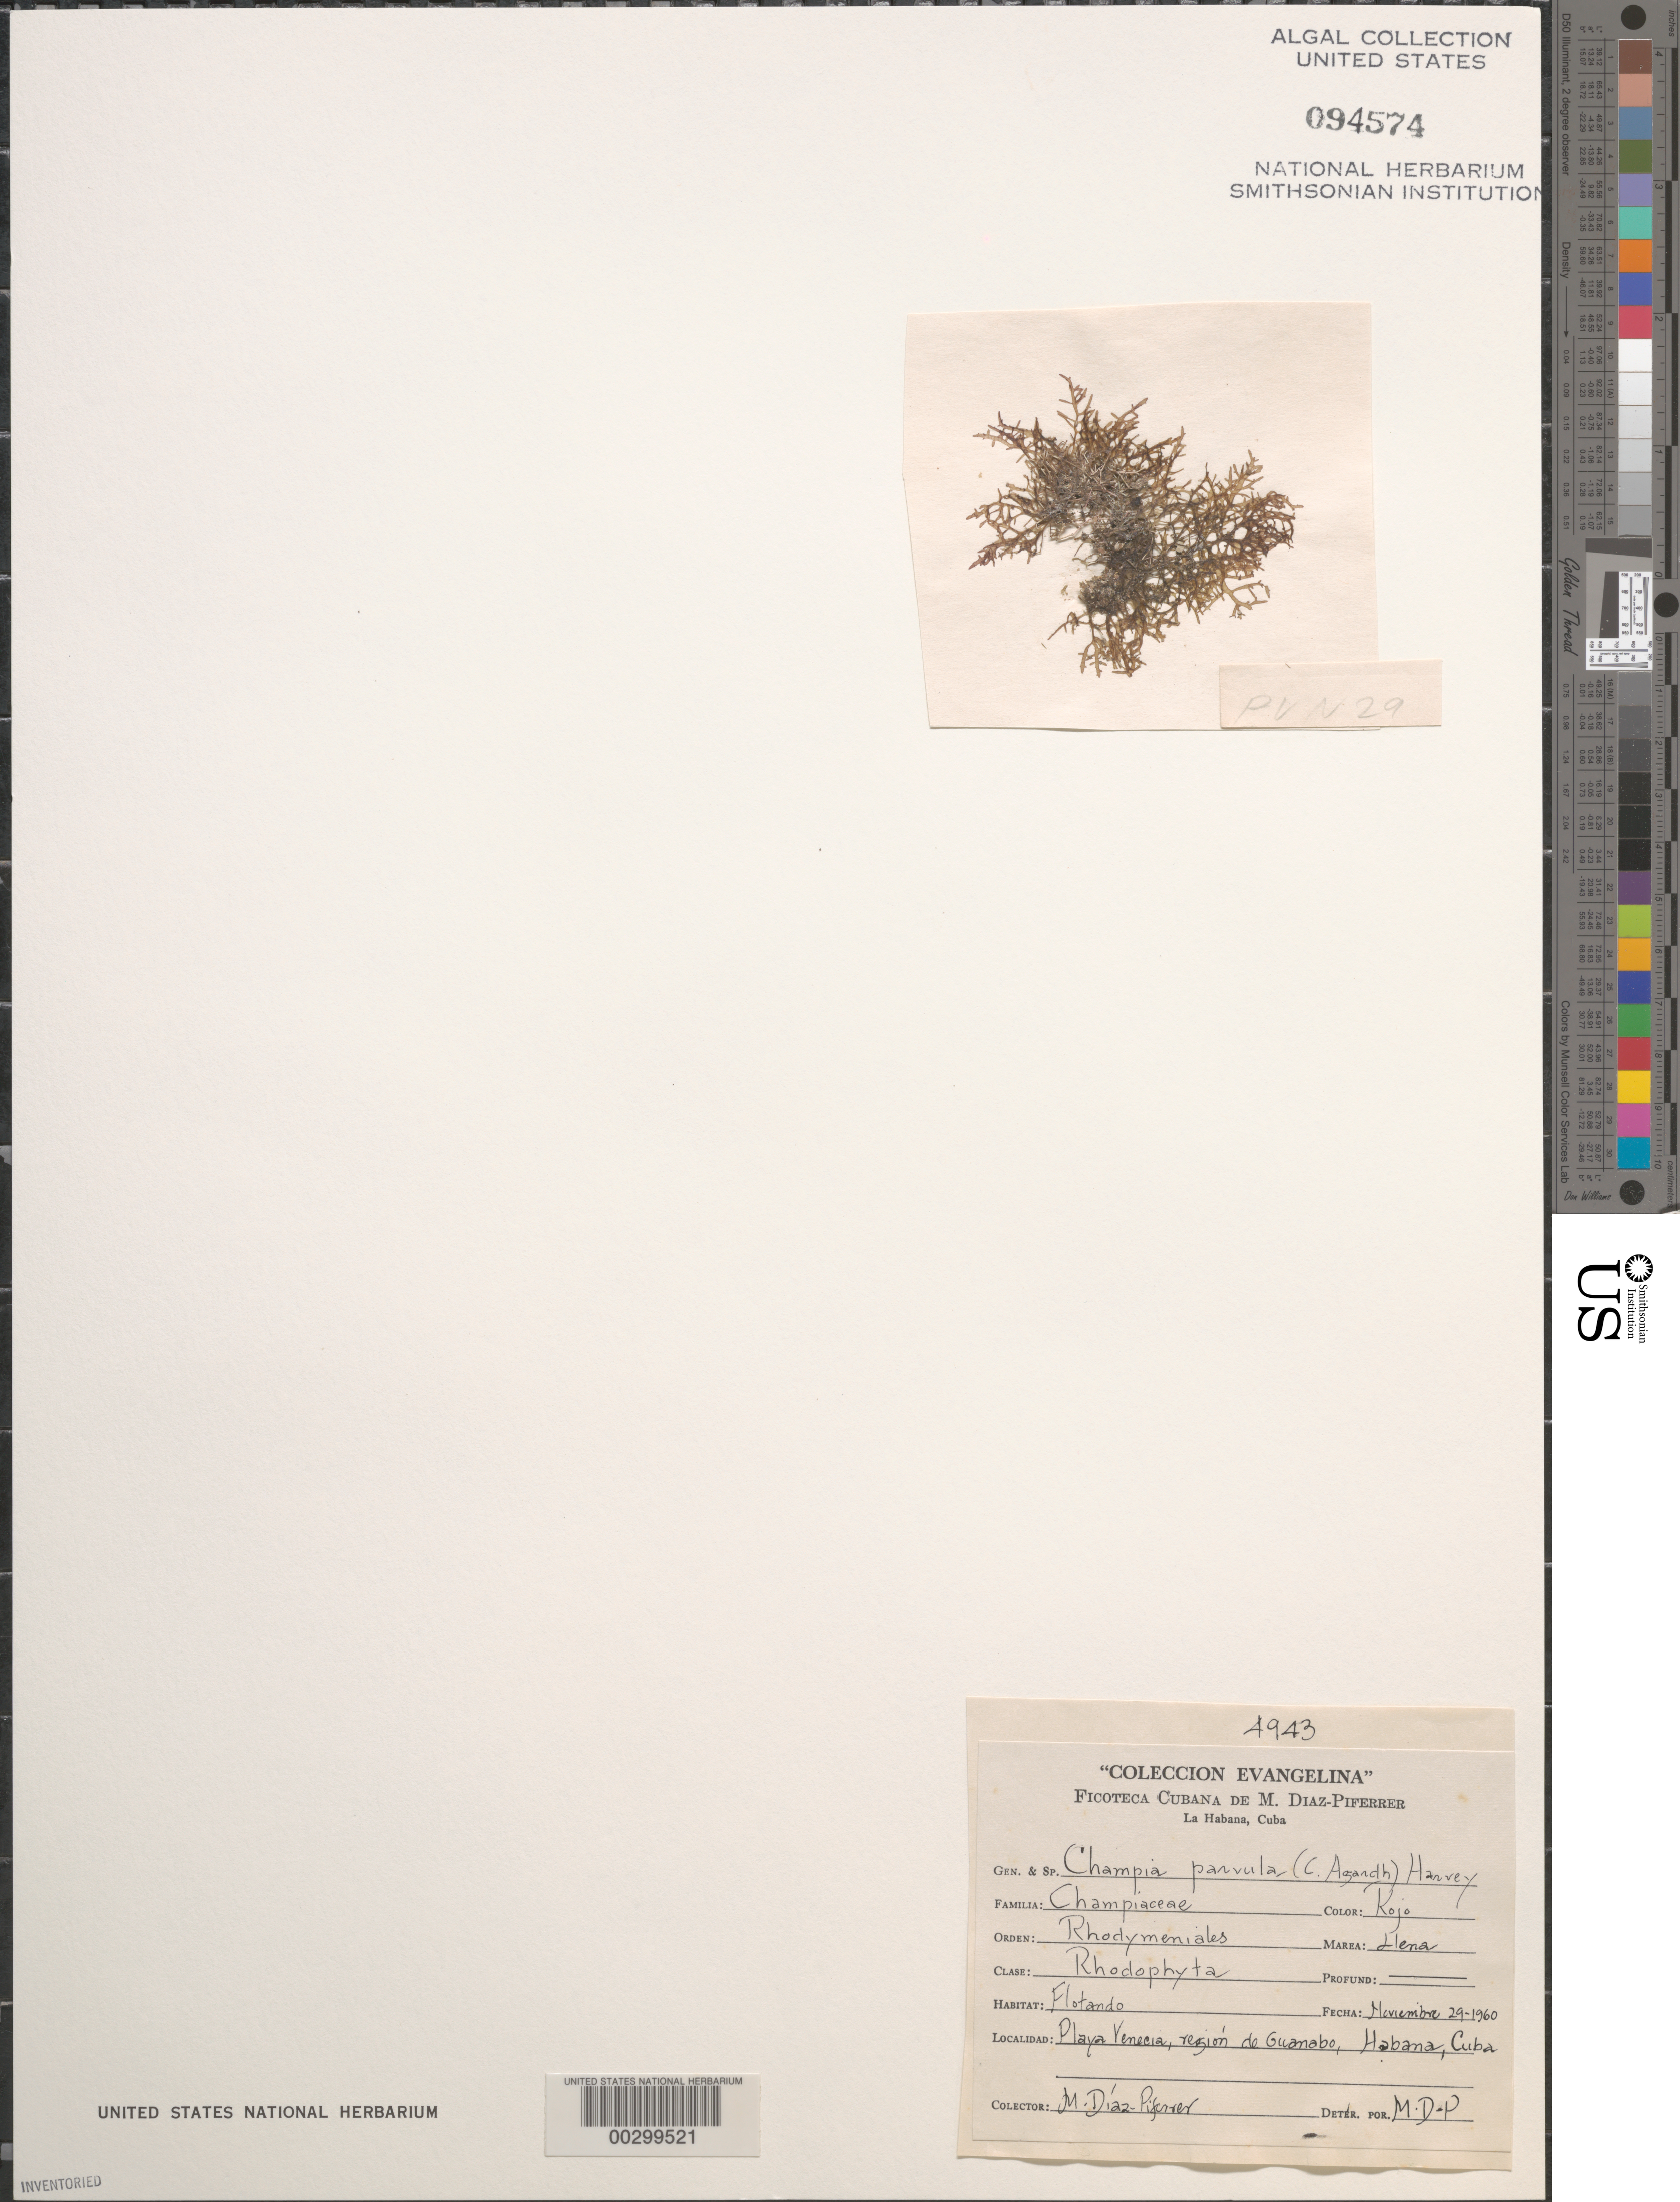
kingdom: Plantae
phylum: Rhodophyta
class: Florideophyceae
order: Rhodymeniales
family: Champiaceae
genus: Champia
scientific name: Champia parvula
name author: (C. Agardh) Harv.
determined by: Diaz-Piferrer, M.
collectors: M. Diaz-Piferrer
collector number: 4943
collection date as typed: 29 Nov 1960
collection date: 1960-11-29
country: Cuba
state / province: La Habana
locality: Playa venecia, guanabo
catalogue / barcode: US 94574